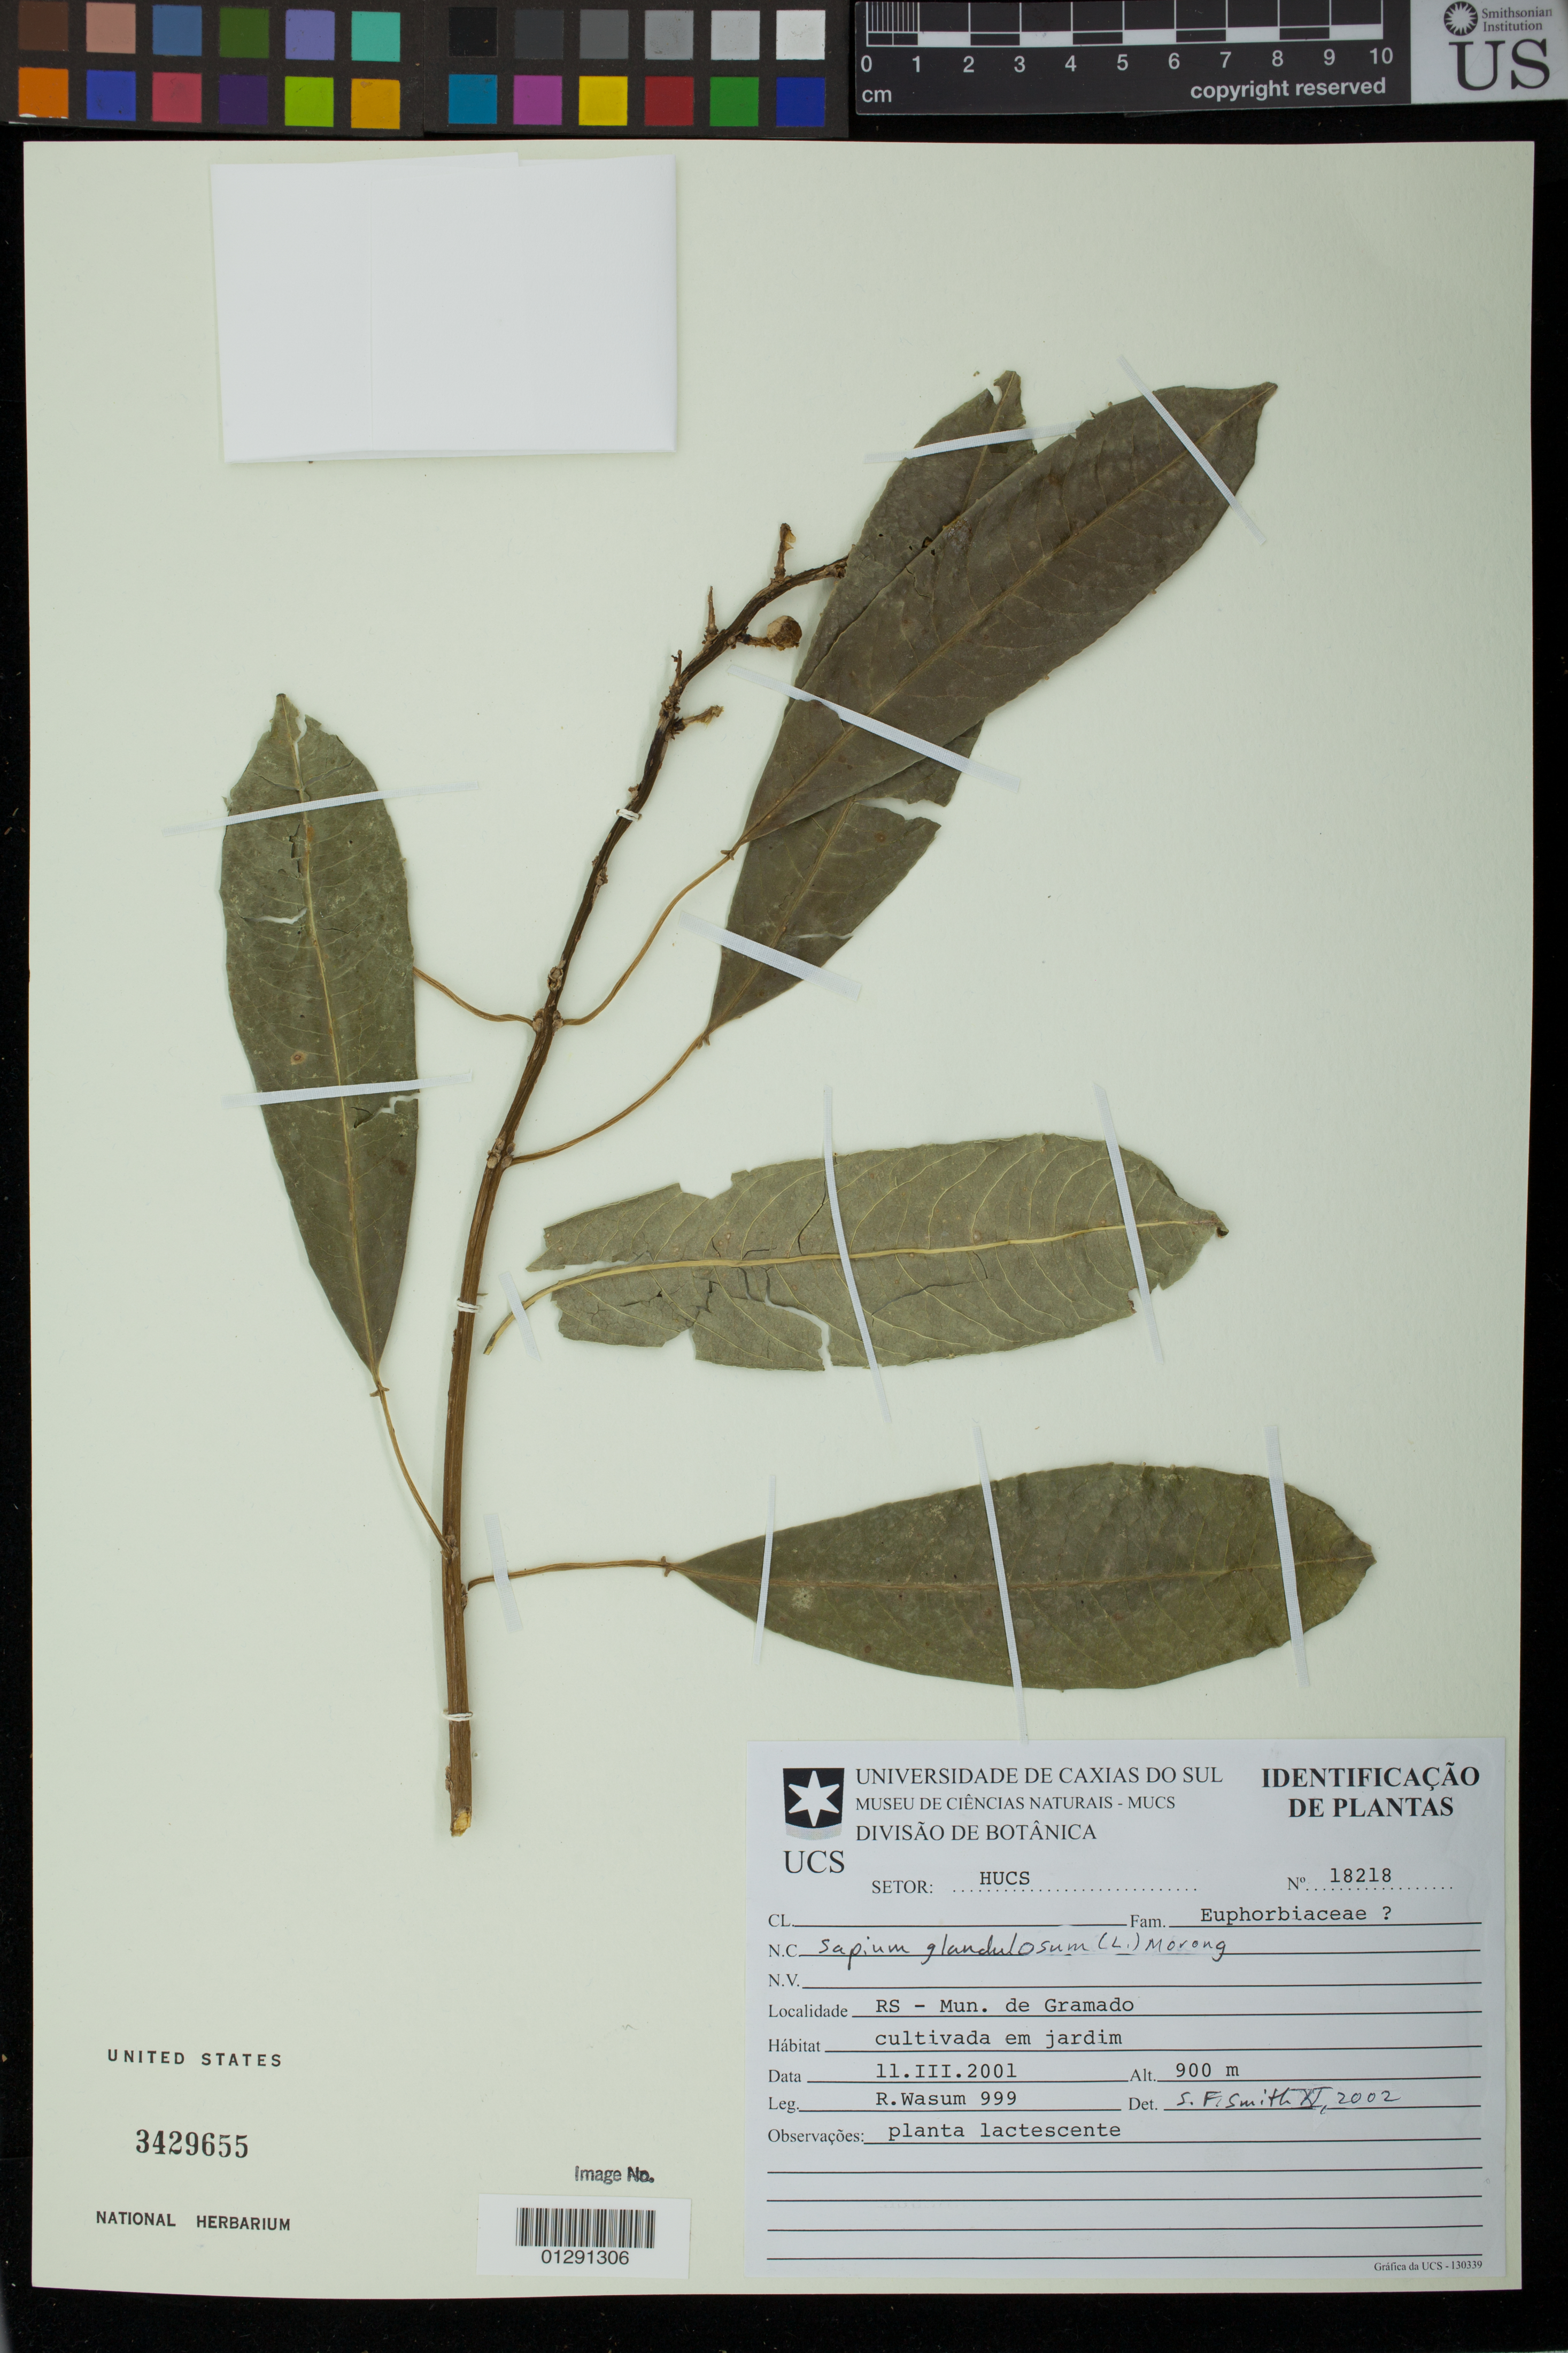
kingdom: Plantae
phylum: Tracheophyta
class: Magnoliopsida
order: Malpighiales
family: Euphorbiaceae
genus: Sapium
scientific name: Sapium glandulatum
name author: (Vell.) Pax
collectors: R. Wasum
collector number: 999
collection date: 2001-03-11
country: Brazil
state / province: Rio Grande do Sul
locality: RS - Mun. de Gramado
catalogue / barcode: US 3429655